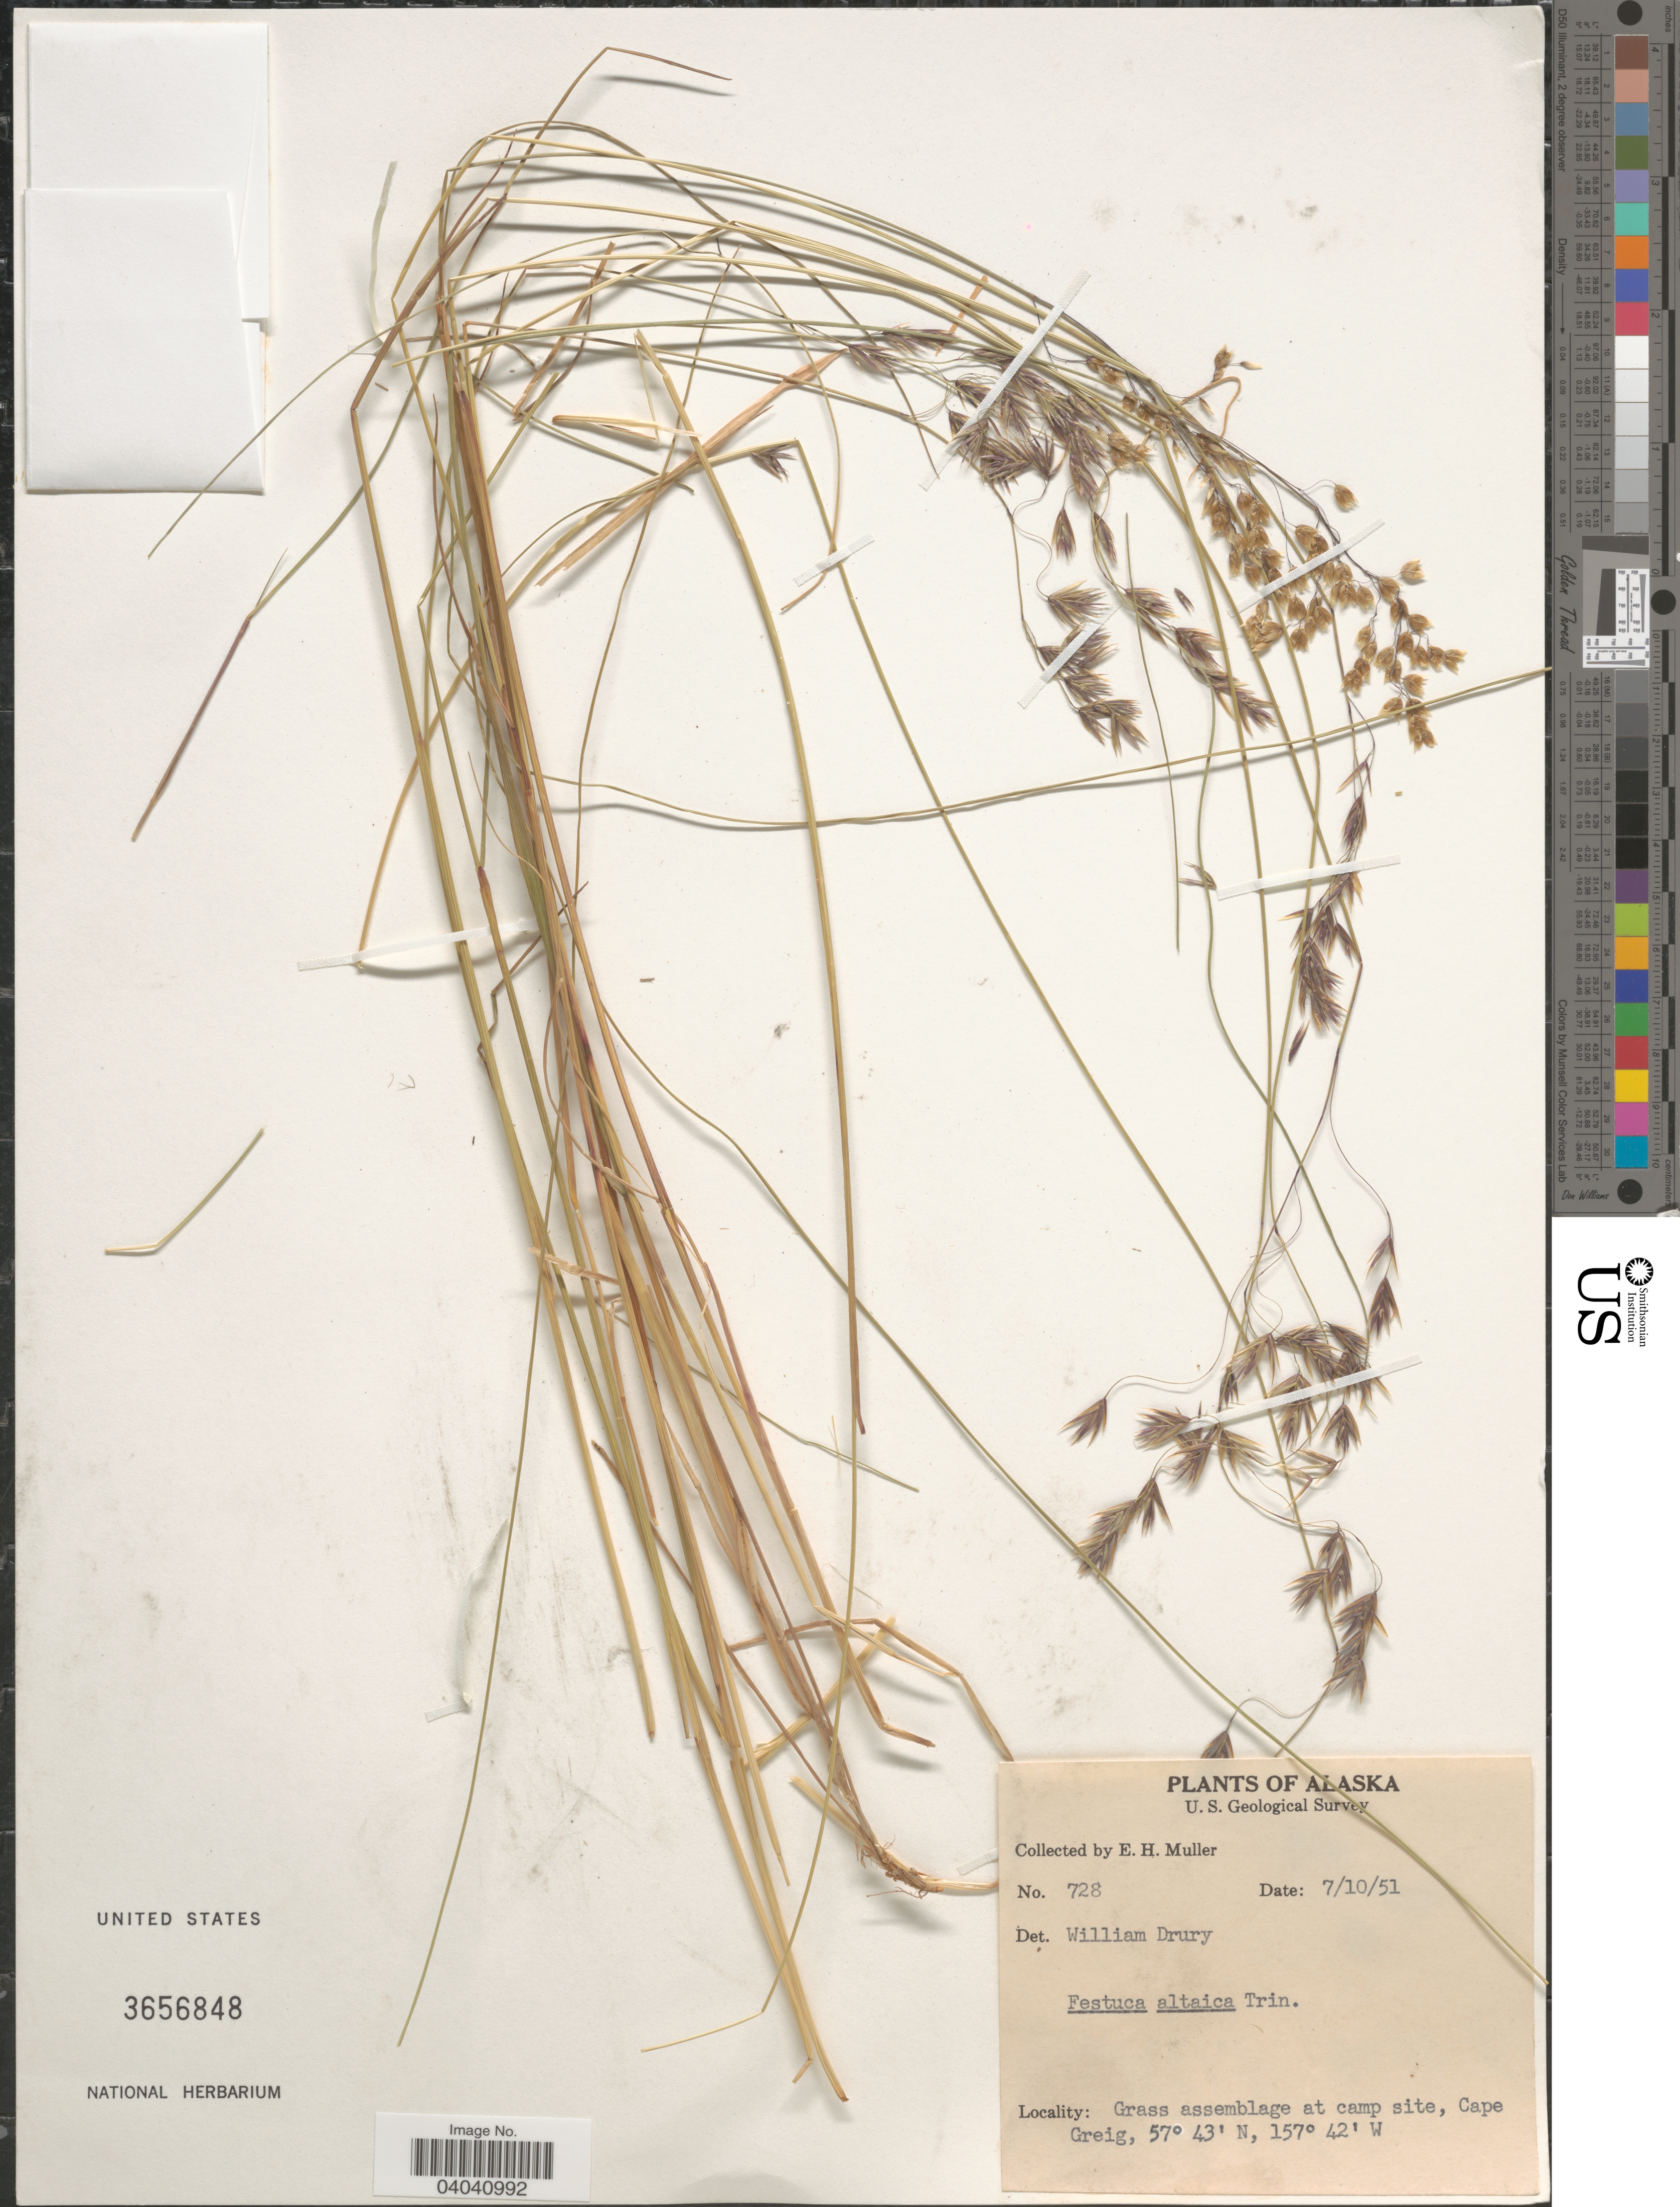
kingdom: Plantae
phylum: Tracheophyta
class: Liliopsida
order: Poales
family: Poaceae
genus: Festuca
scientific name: Festuca altaica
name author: Trin.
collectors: E. H. Muller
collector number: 728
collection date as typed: Transcribed d/m/y: 10/7/51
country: United States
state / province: Alaska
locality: At camp site, Cape Greig.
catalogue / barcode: US 3656848